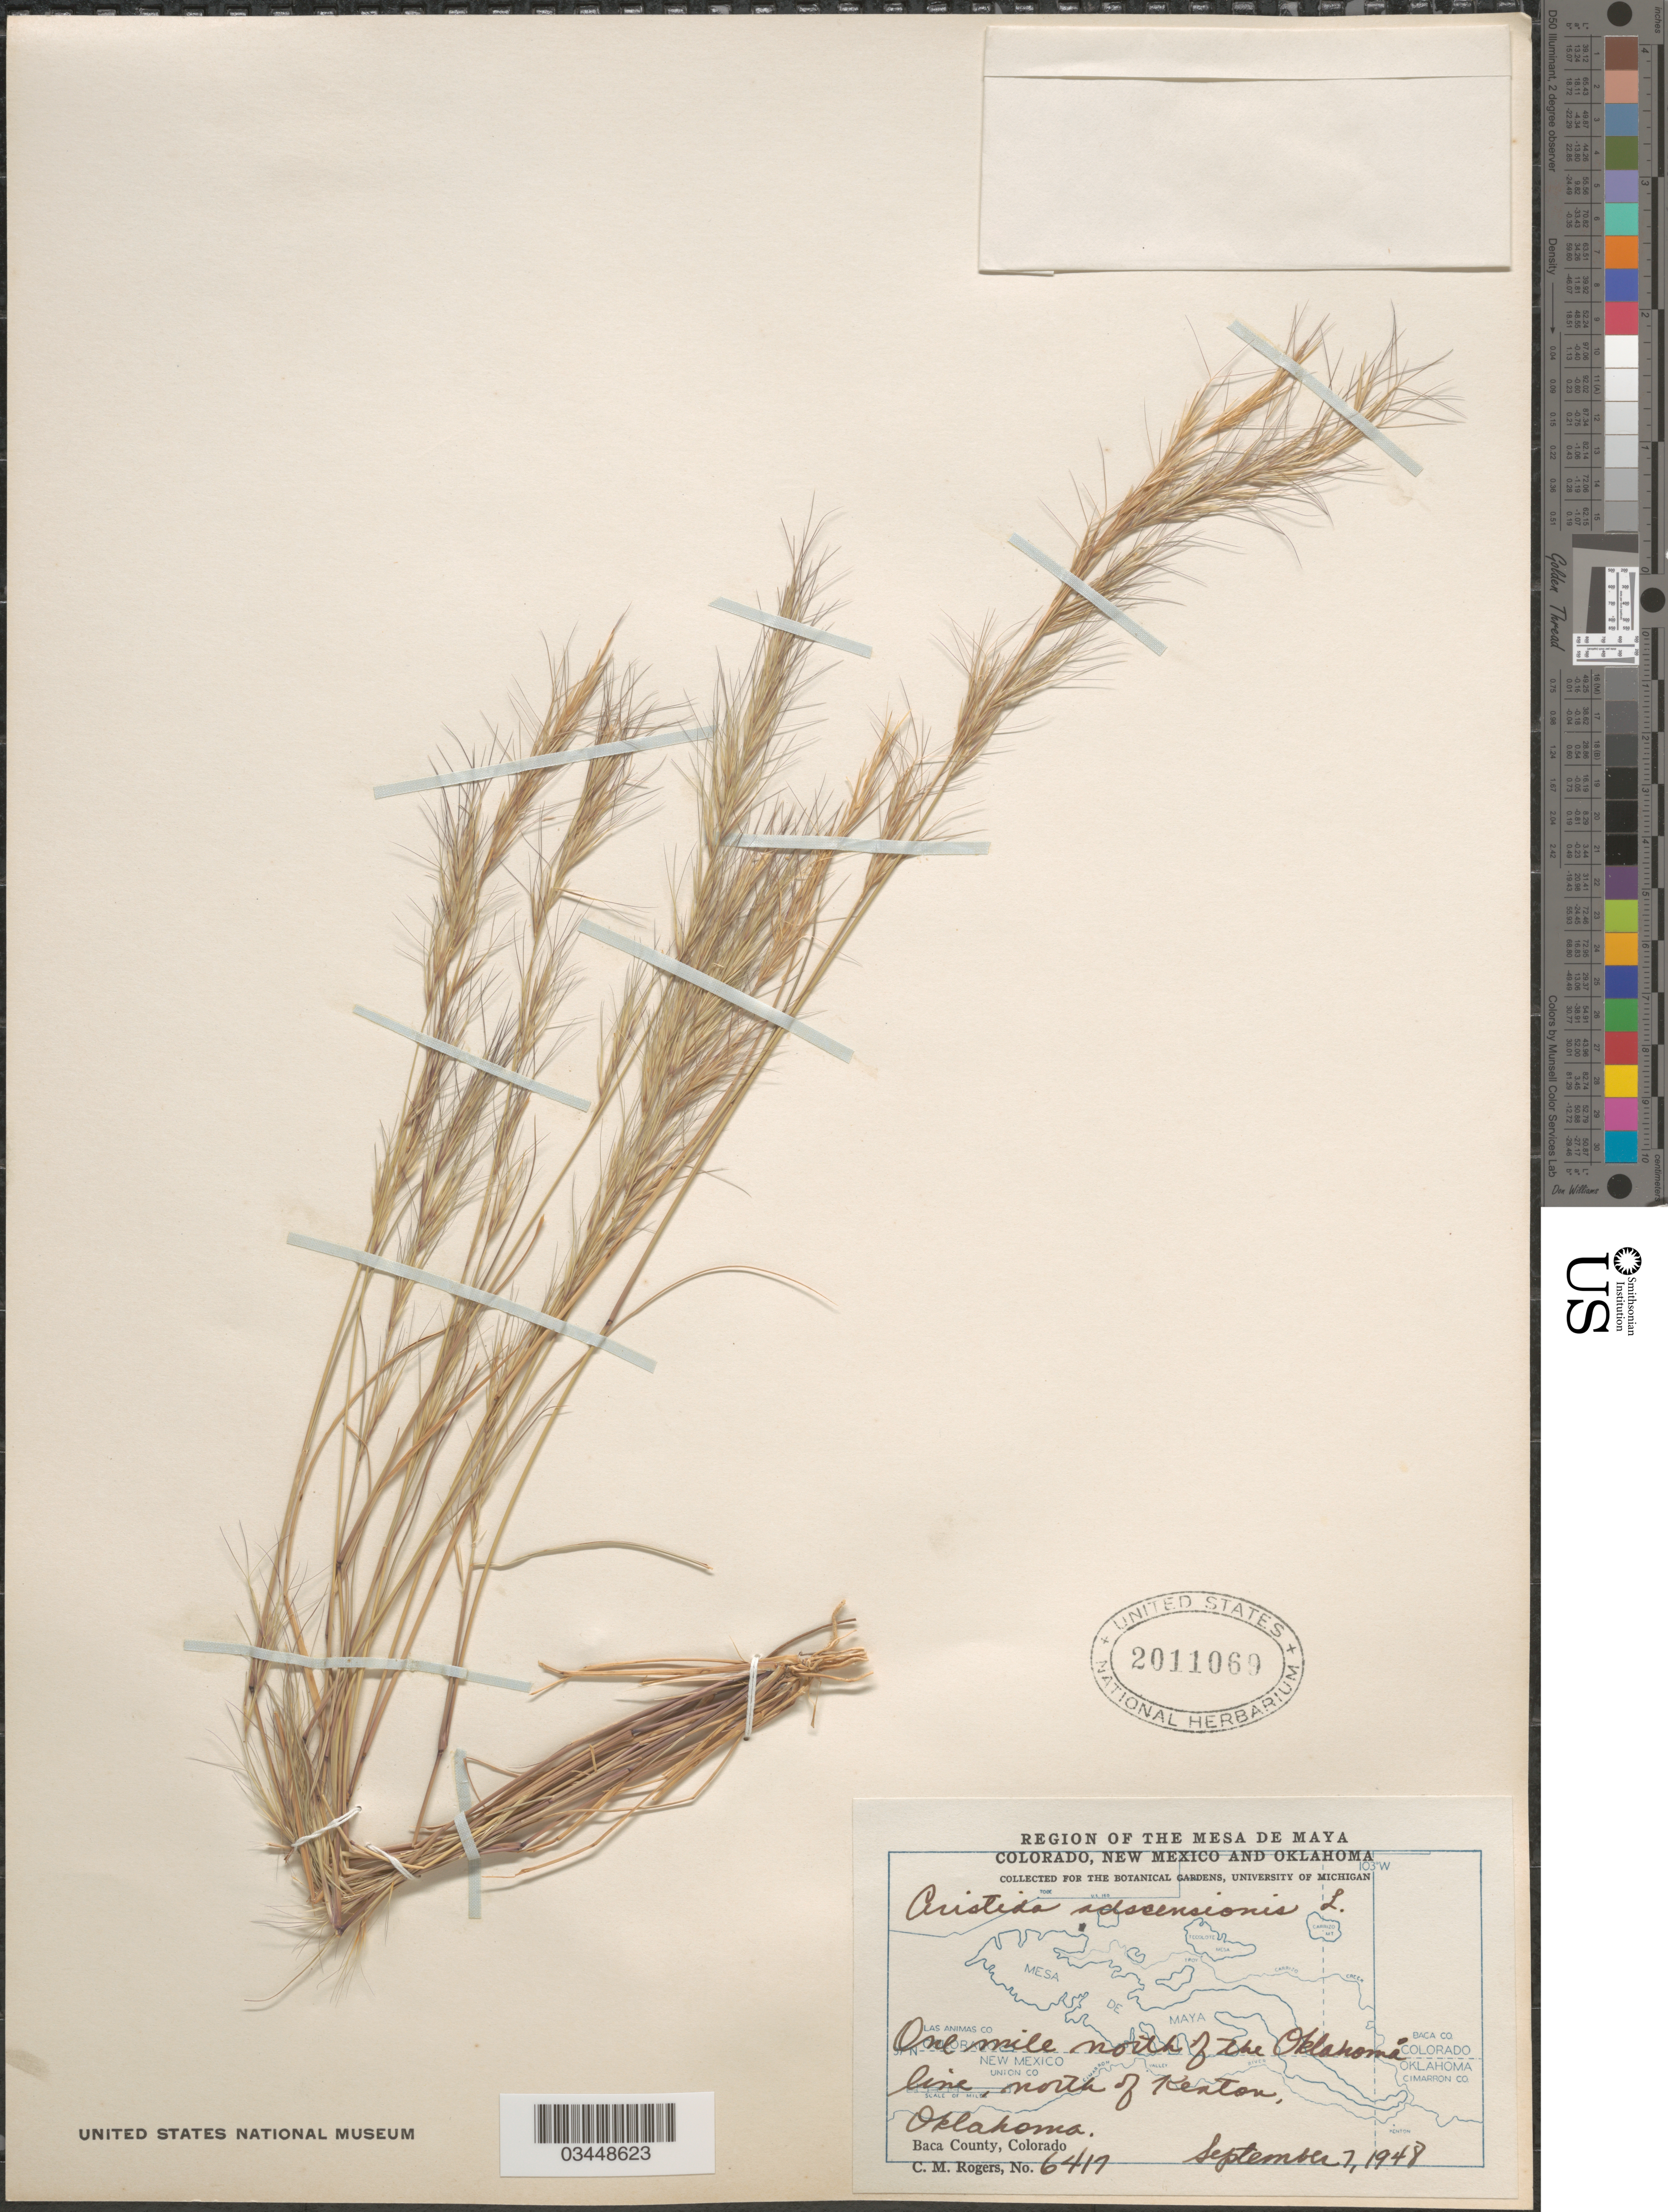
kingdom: Plantae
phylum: Tracheophyta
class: Liliopsida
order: Poales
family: Poaceae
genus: Aristida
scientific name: Aristida adscensionis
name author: L.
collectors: C. M. Rogers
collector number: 6417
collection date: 1948-09-07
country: United States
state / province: Oklahoma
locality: Region of the Mesa de Maya. One mile north of the Oklahoma line, north of Kenton.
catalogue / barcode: US 2011069